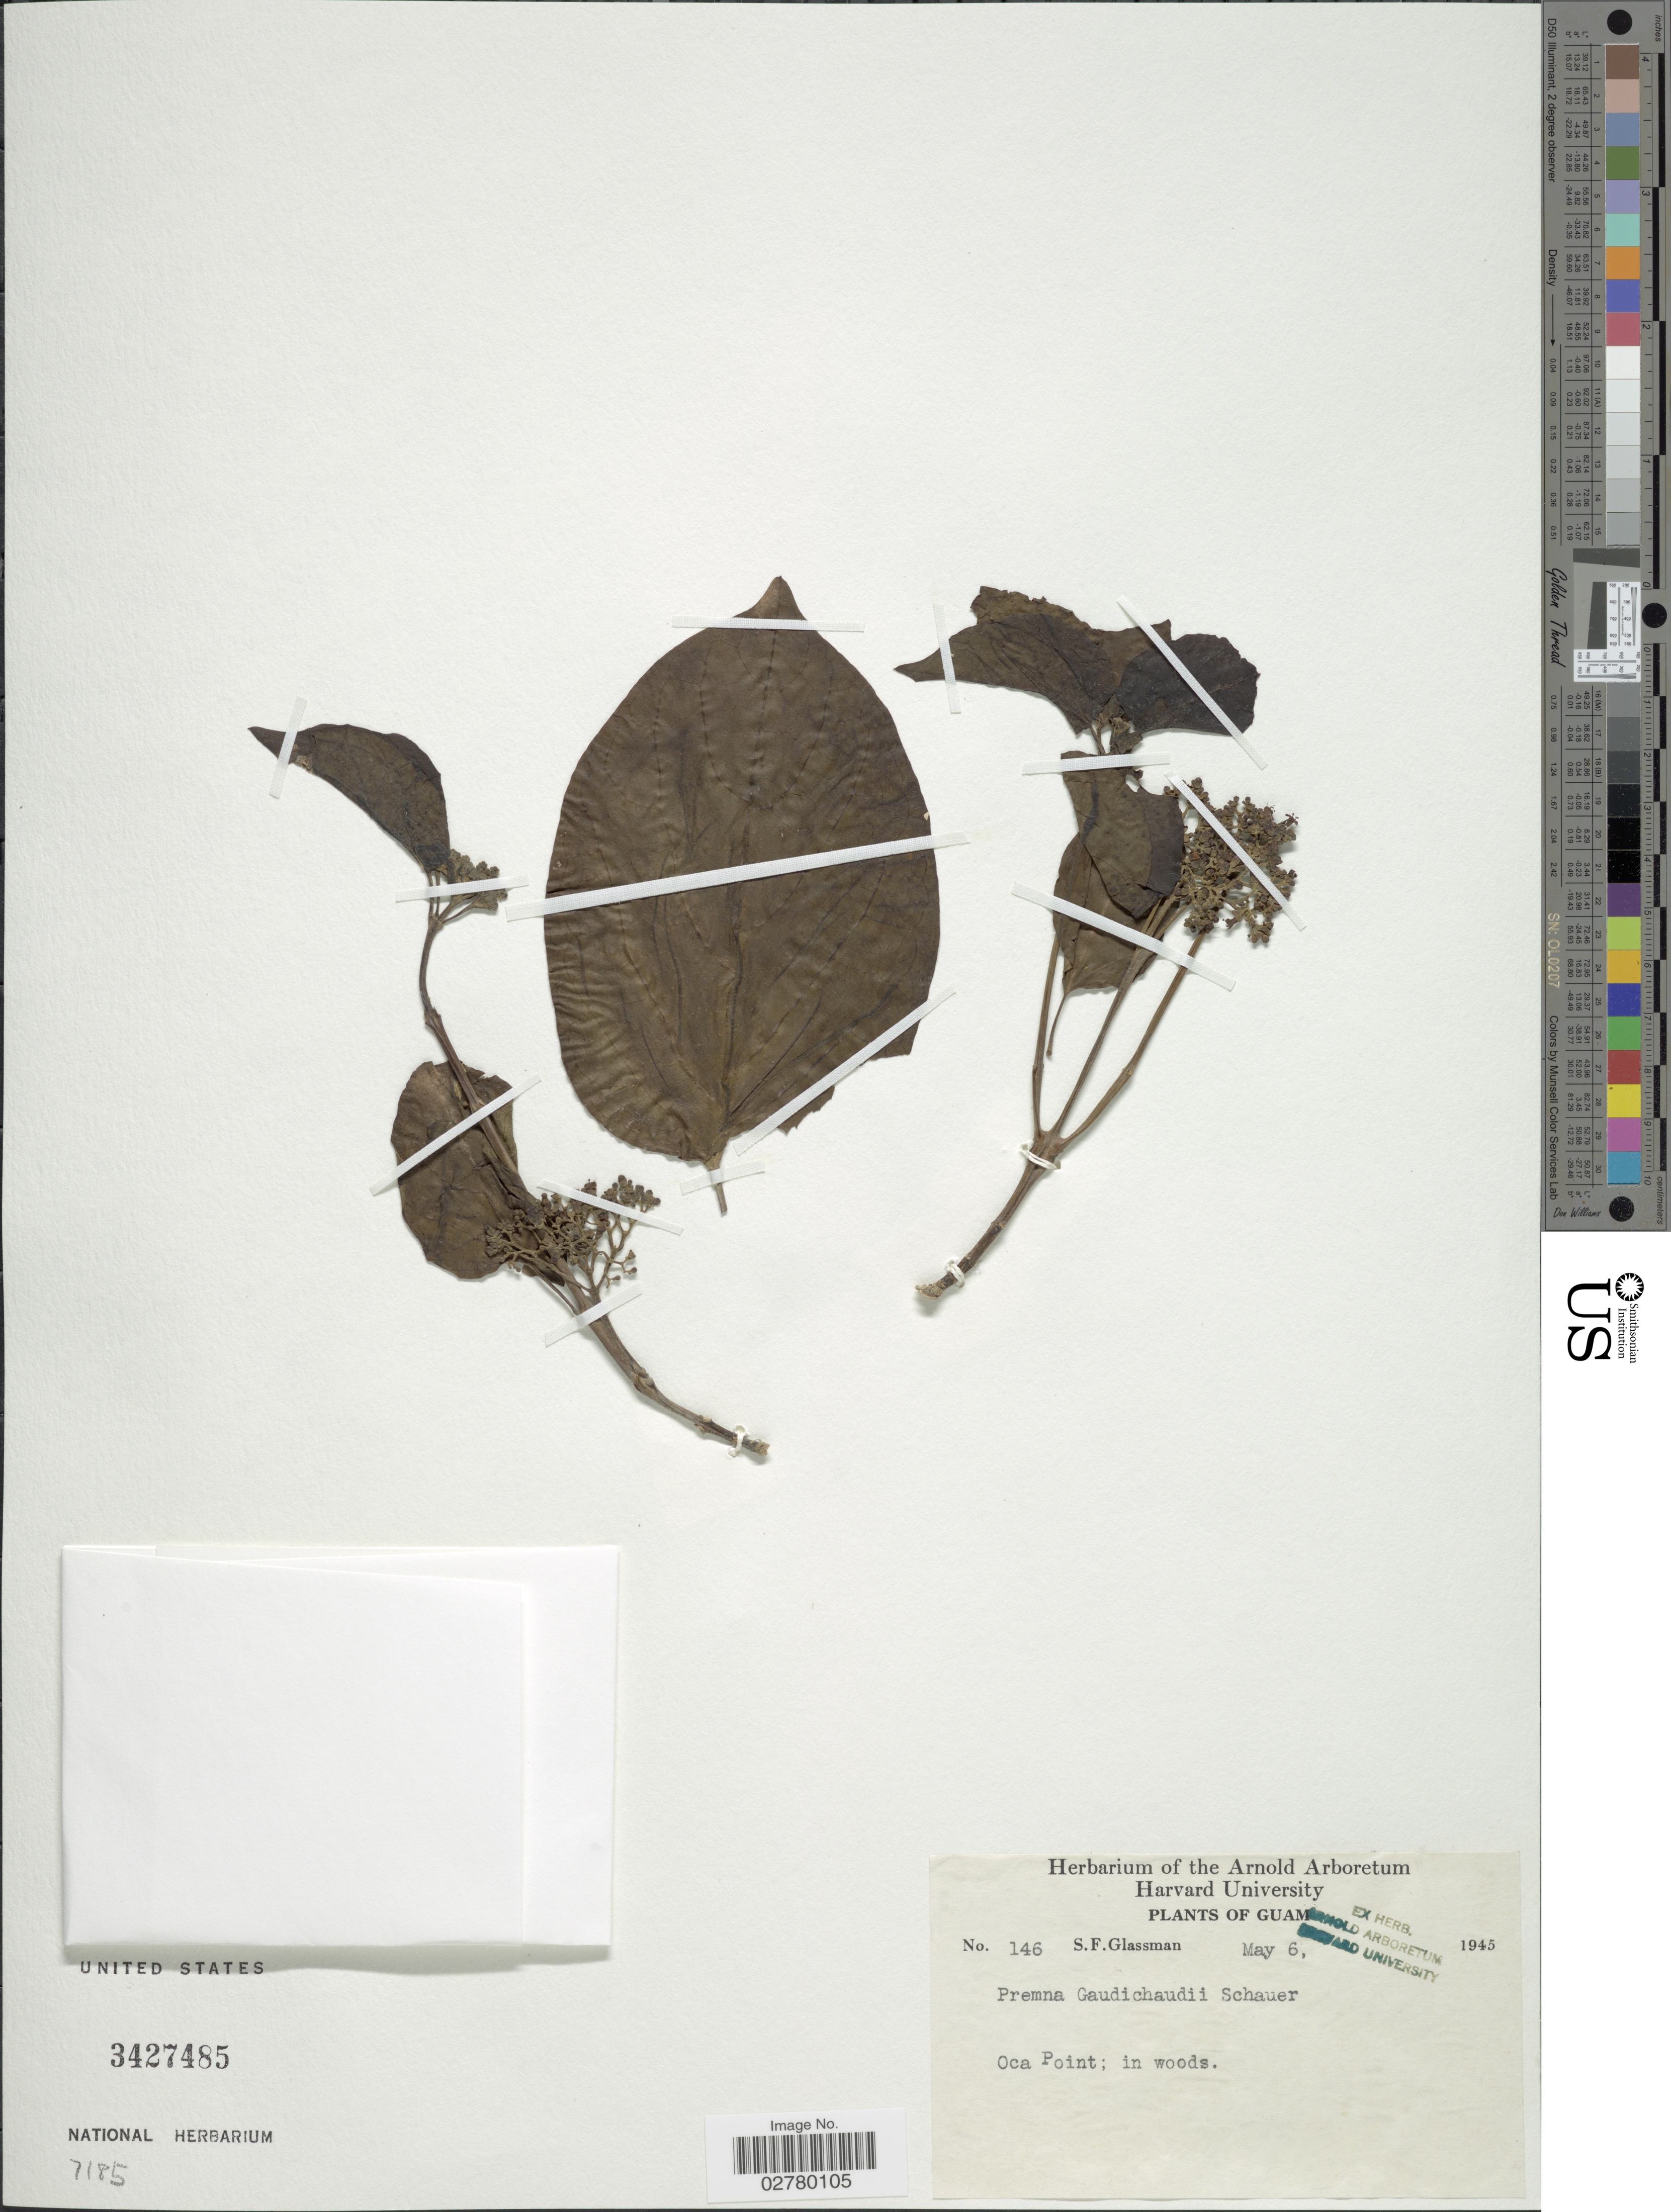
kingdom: Plantae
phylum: Tracheophyta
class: Magnoliopsida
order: Lamiales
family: Lamiaceae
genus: Premna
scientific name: Premna obtusifolia var. gaudichaudii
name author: (Schauer) Moldenke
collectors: S. F. Glassman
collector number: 146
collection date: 1945-05-06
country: Guam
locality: Oca Point; in woods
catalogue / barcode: US 3427485